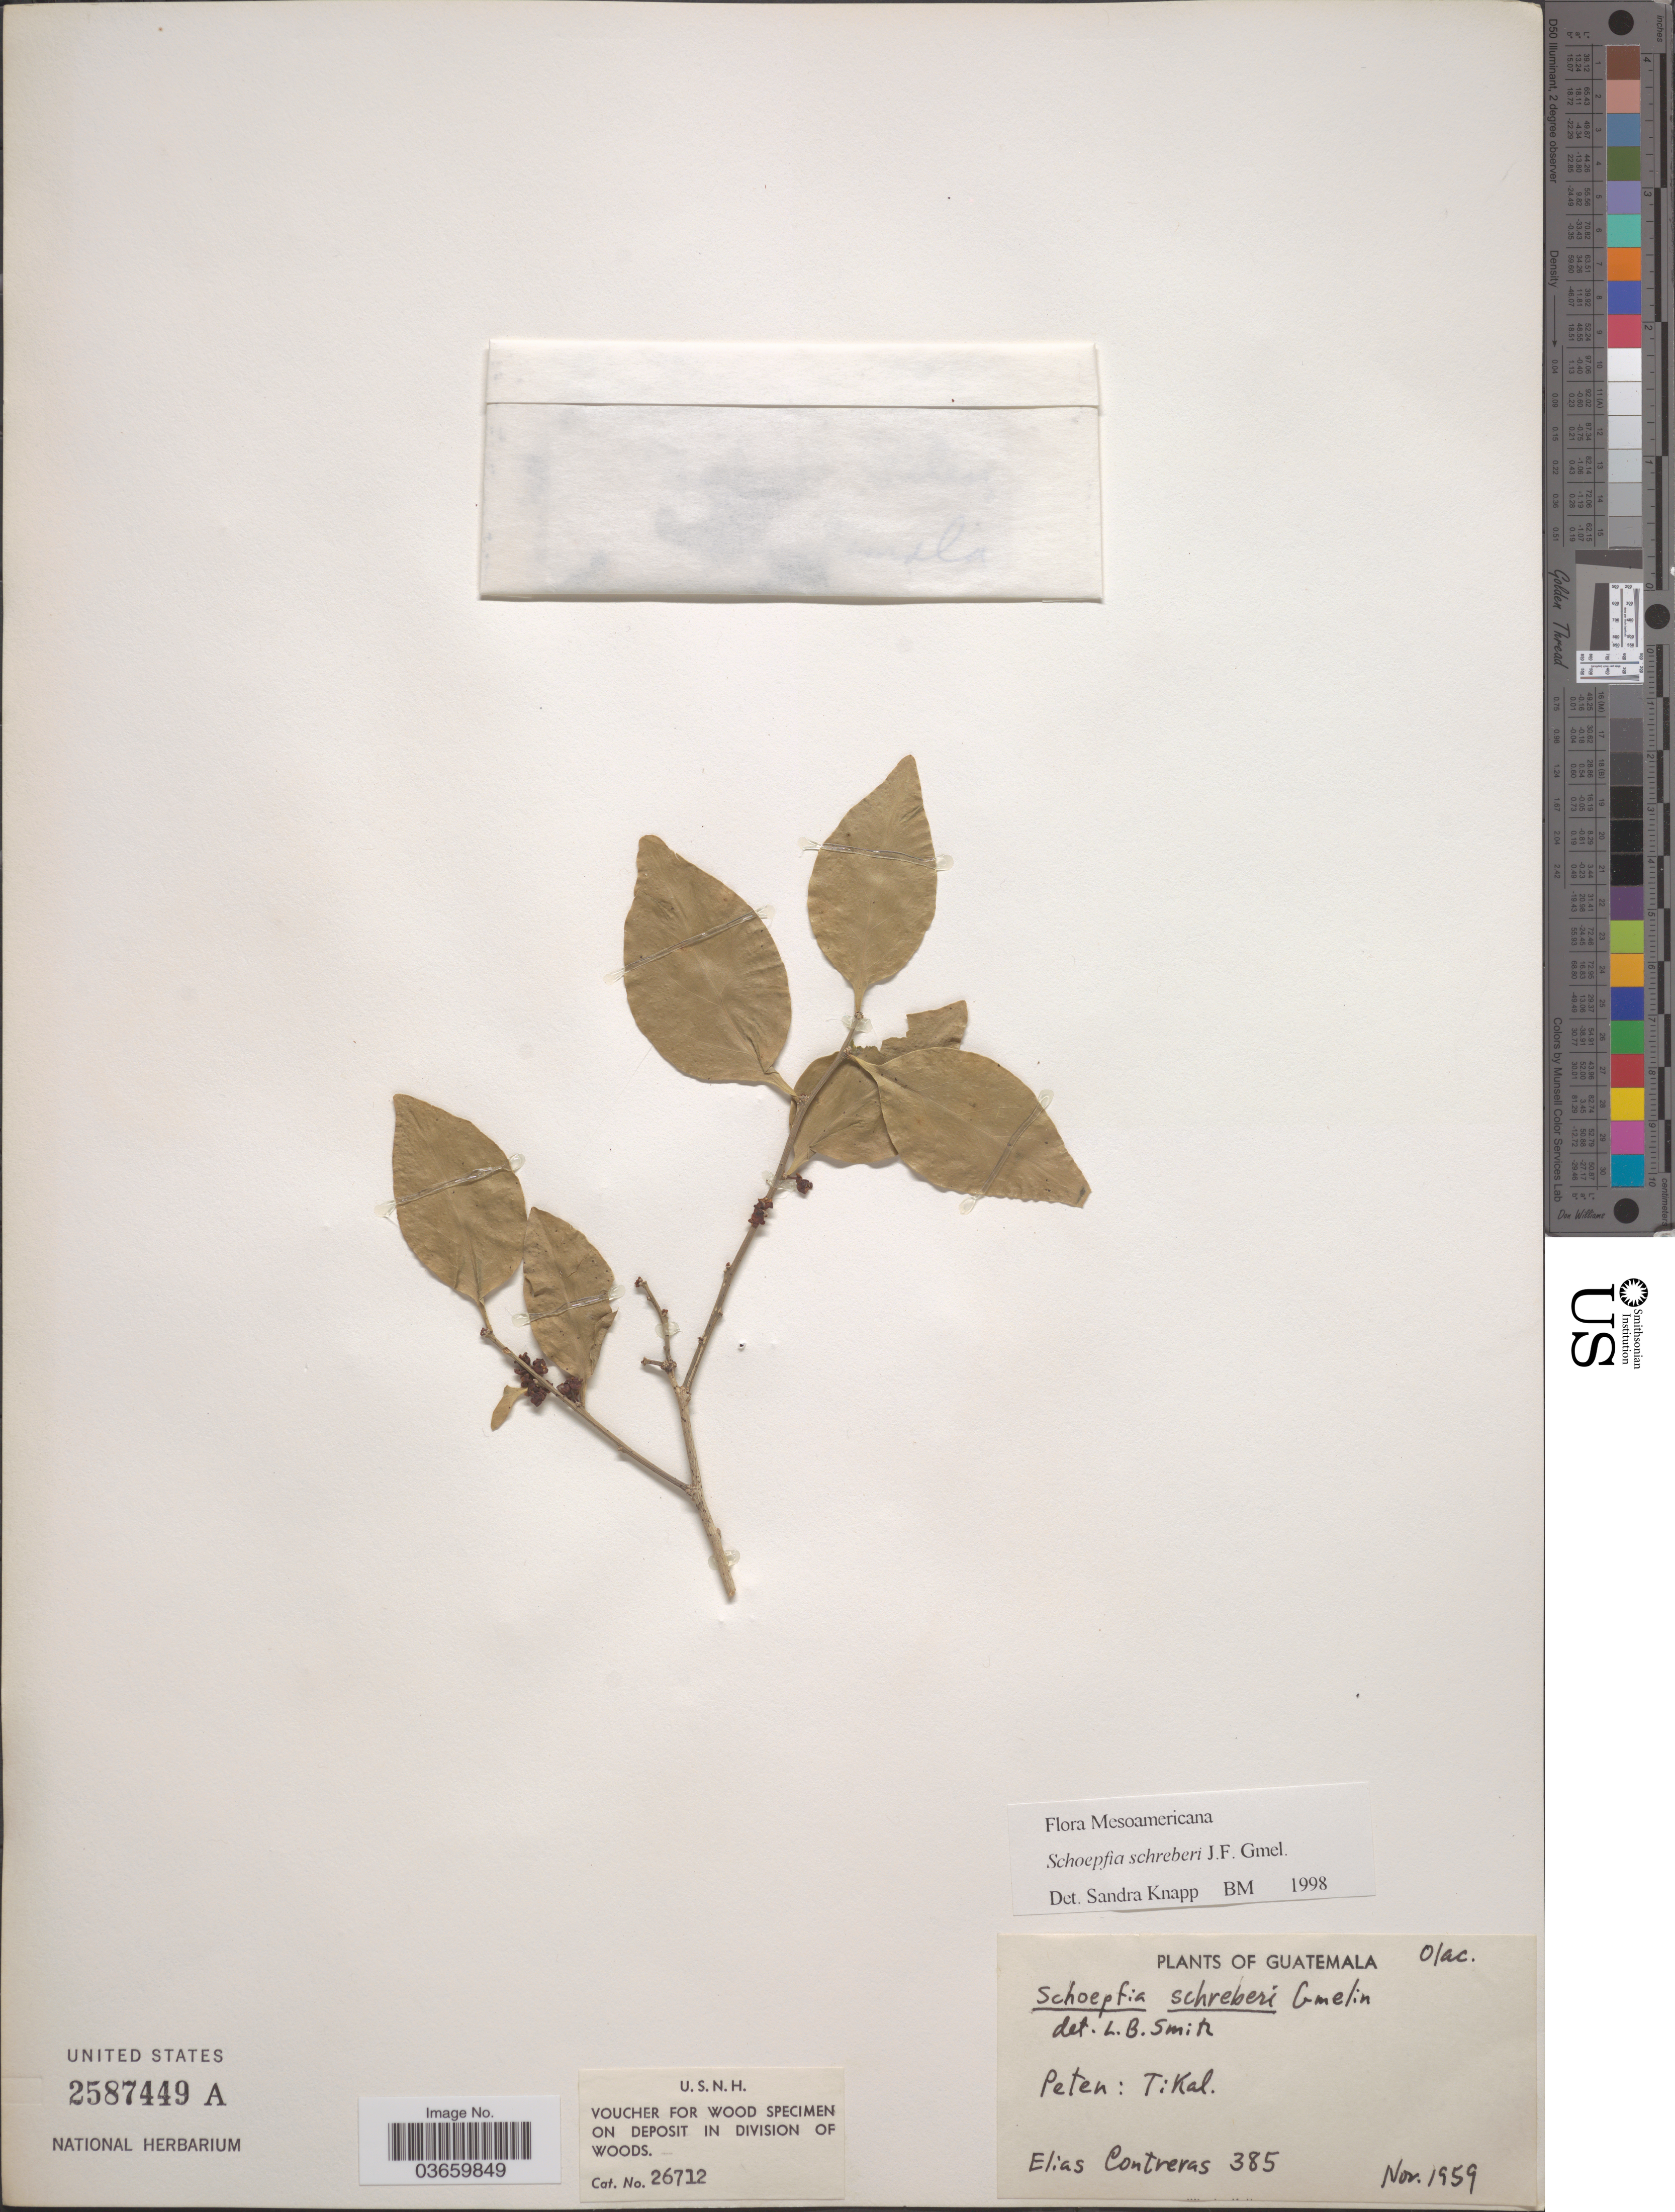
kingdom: Plantae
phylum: Tracheophyta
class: Magnoliopsida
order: Santalales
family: Schoepfiaceae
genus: Schoepfia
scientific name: Schoepfia schreberi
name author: J.F. Gmel.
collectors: E. Contreras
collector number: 385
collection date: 1959-11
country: Guatemala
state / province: El Petén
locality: Tikal.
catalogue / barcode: US 2587449A